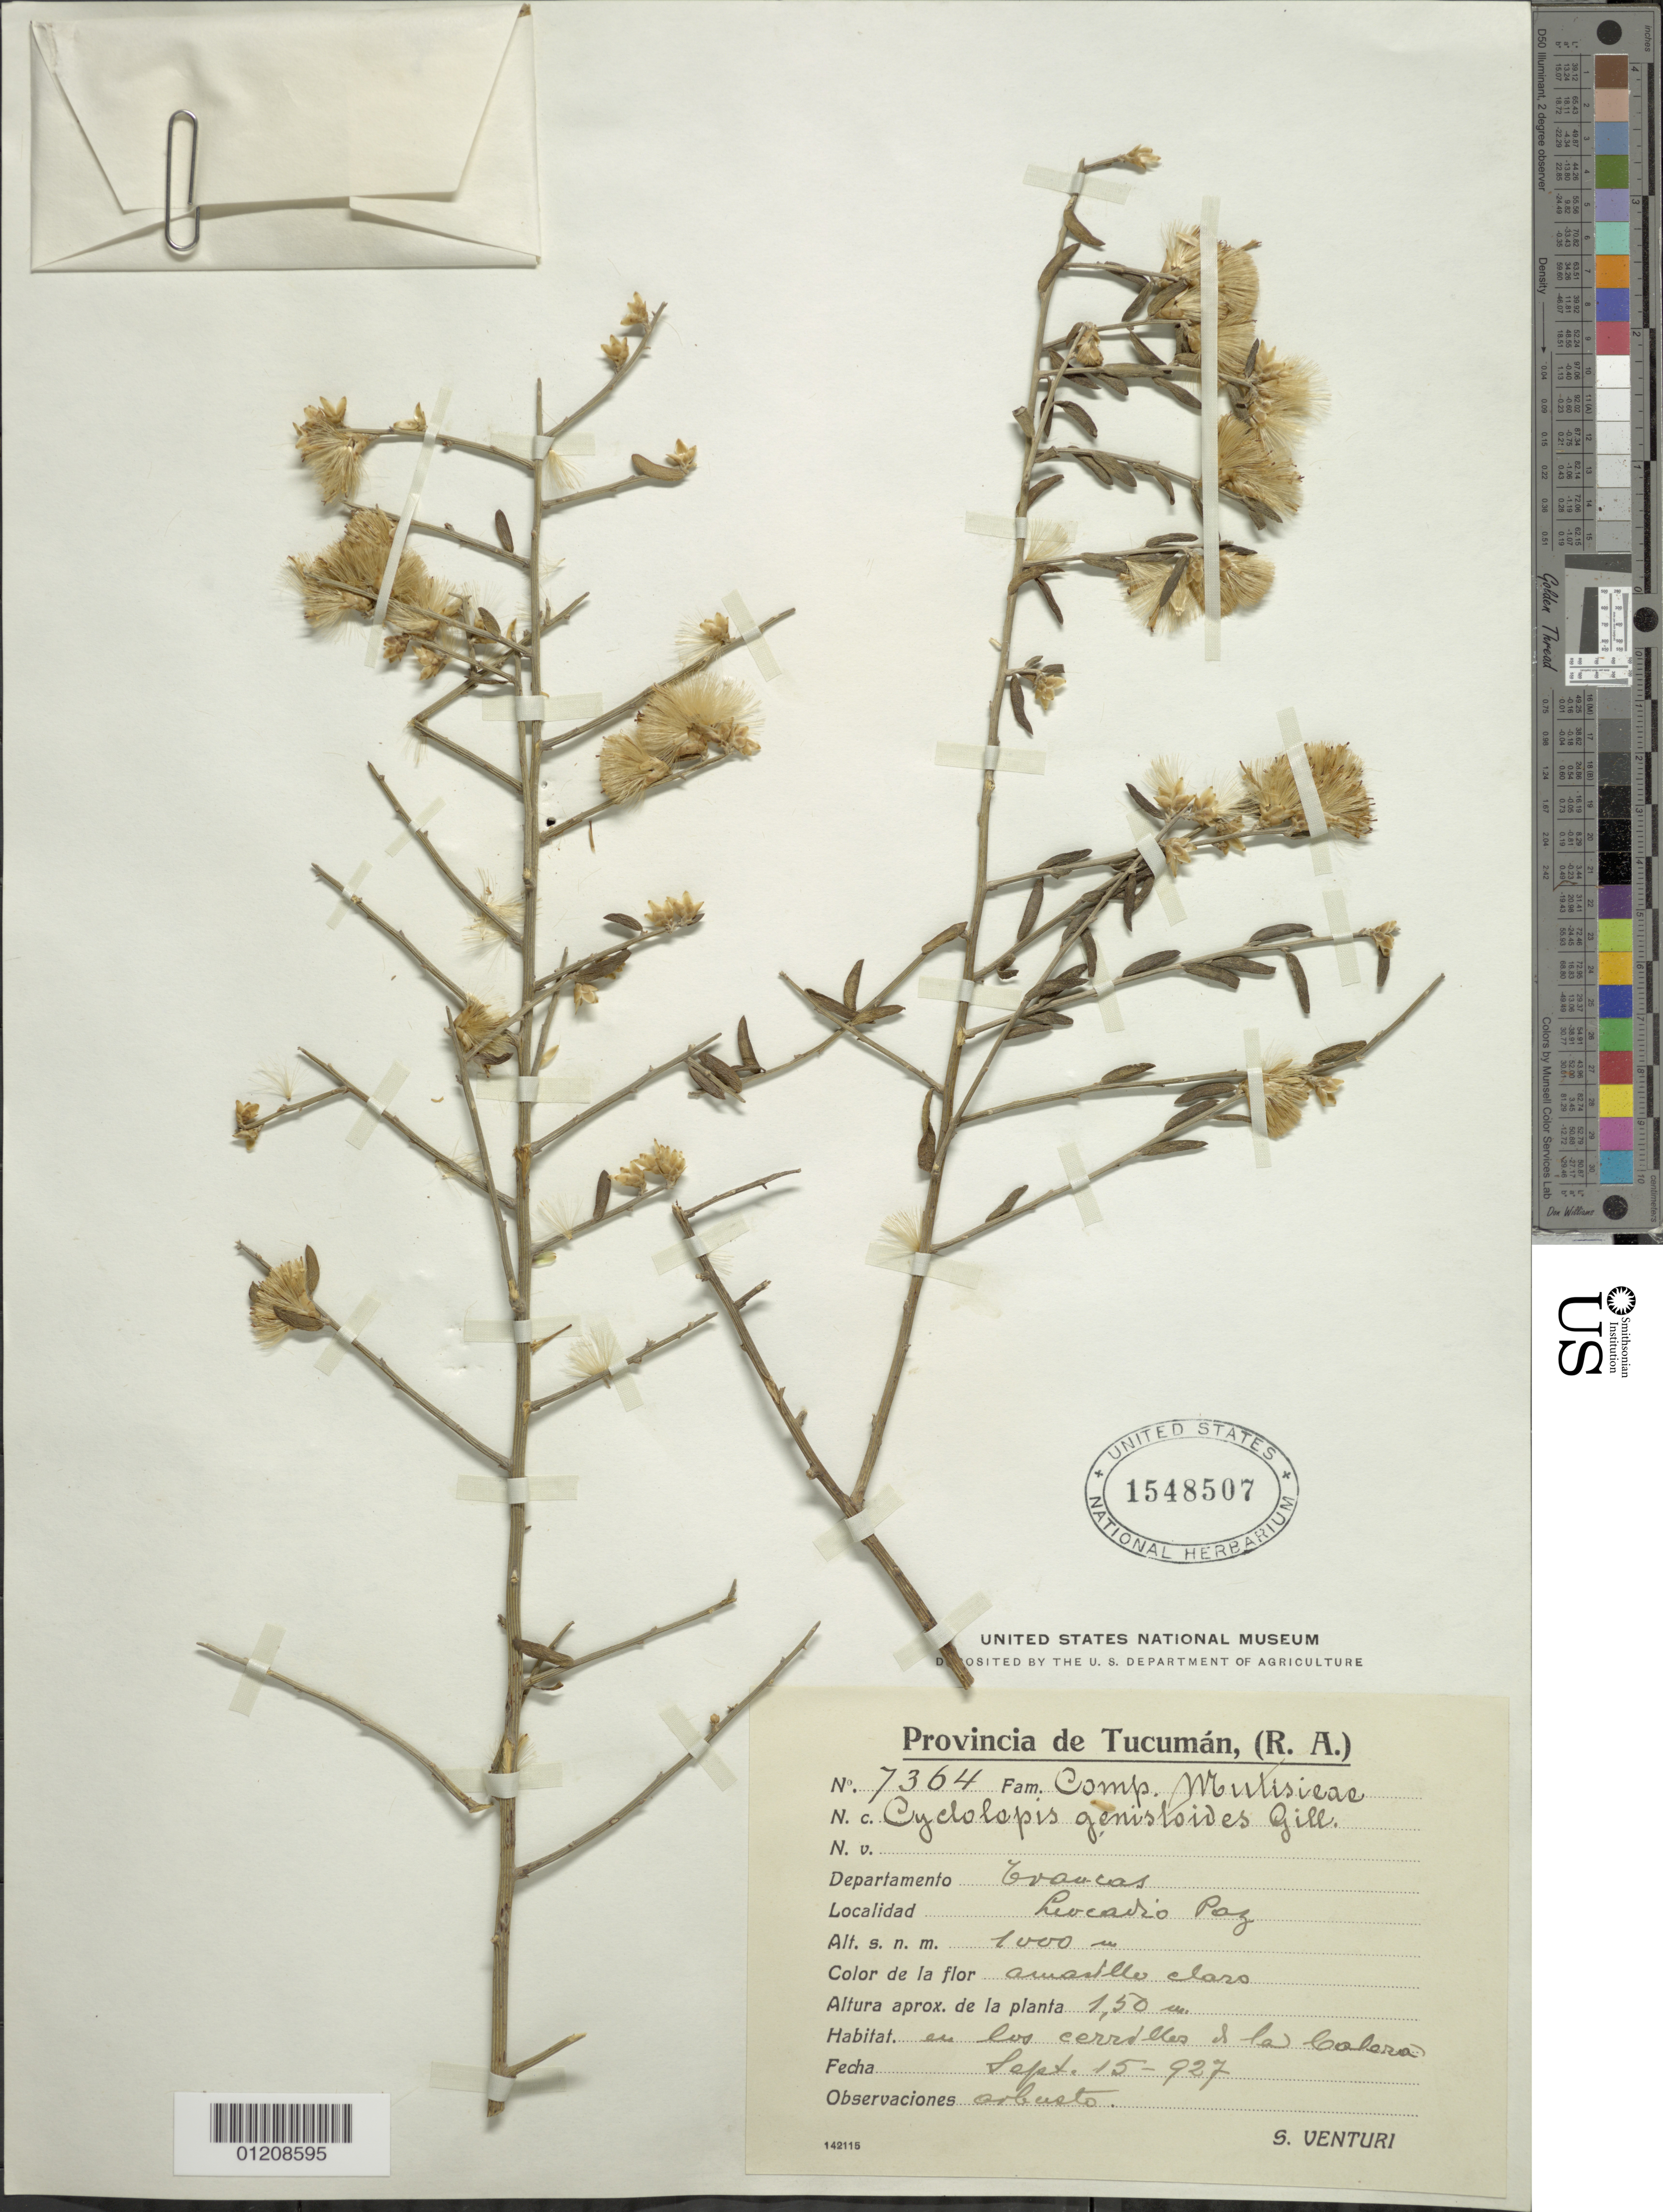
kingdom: Plantae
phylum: Tracheophyta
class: Magnoliopsida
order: Asterales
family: Asteraceae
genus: Cyclolepis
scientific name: Cyclolepis genistoides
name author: Gill. ex D. Don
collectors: S. Venturi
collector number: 7364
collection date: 1927-09-15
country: Argentina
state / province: Tucumán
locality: Leocadio Paz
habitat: en los cerrolles & la Calera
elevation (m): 150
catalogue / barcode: US 1548507